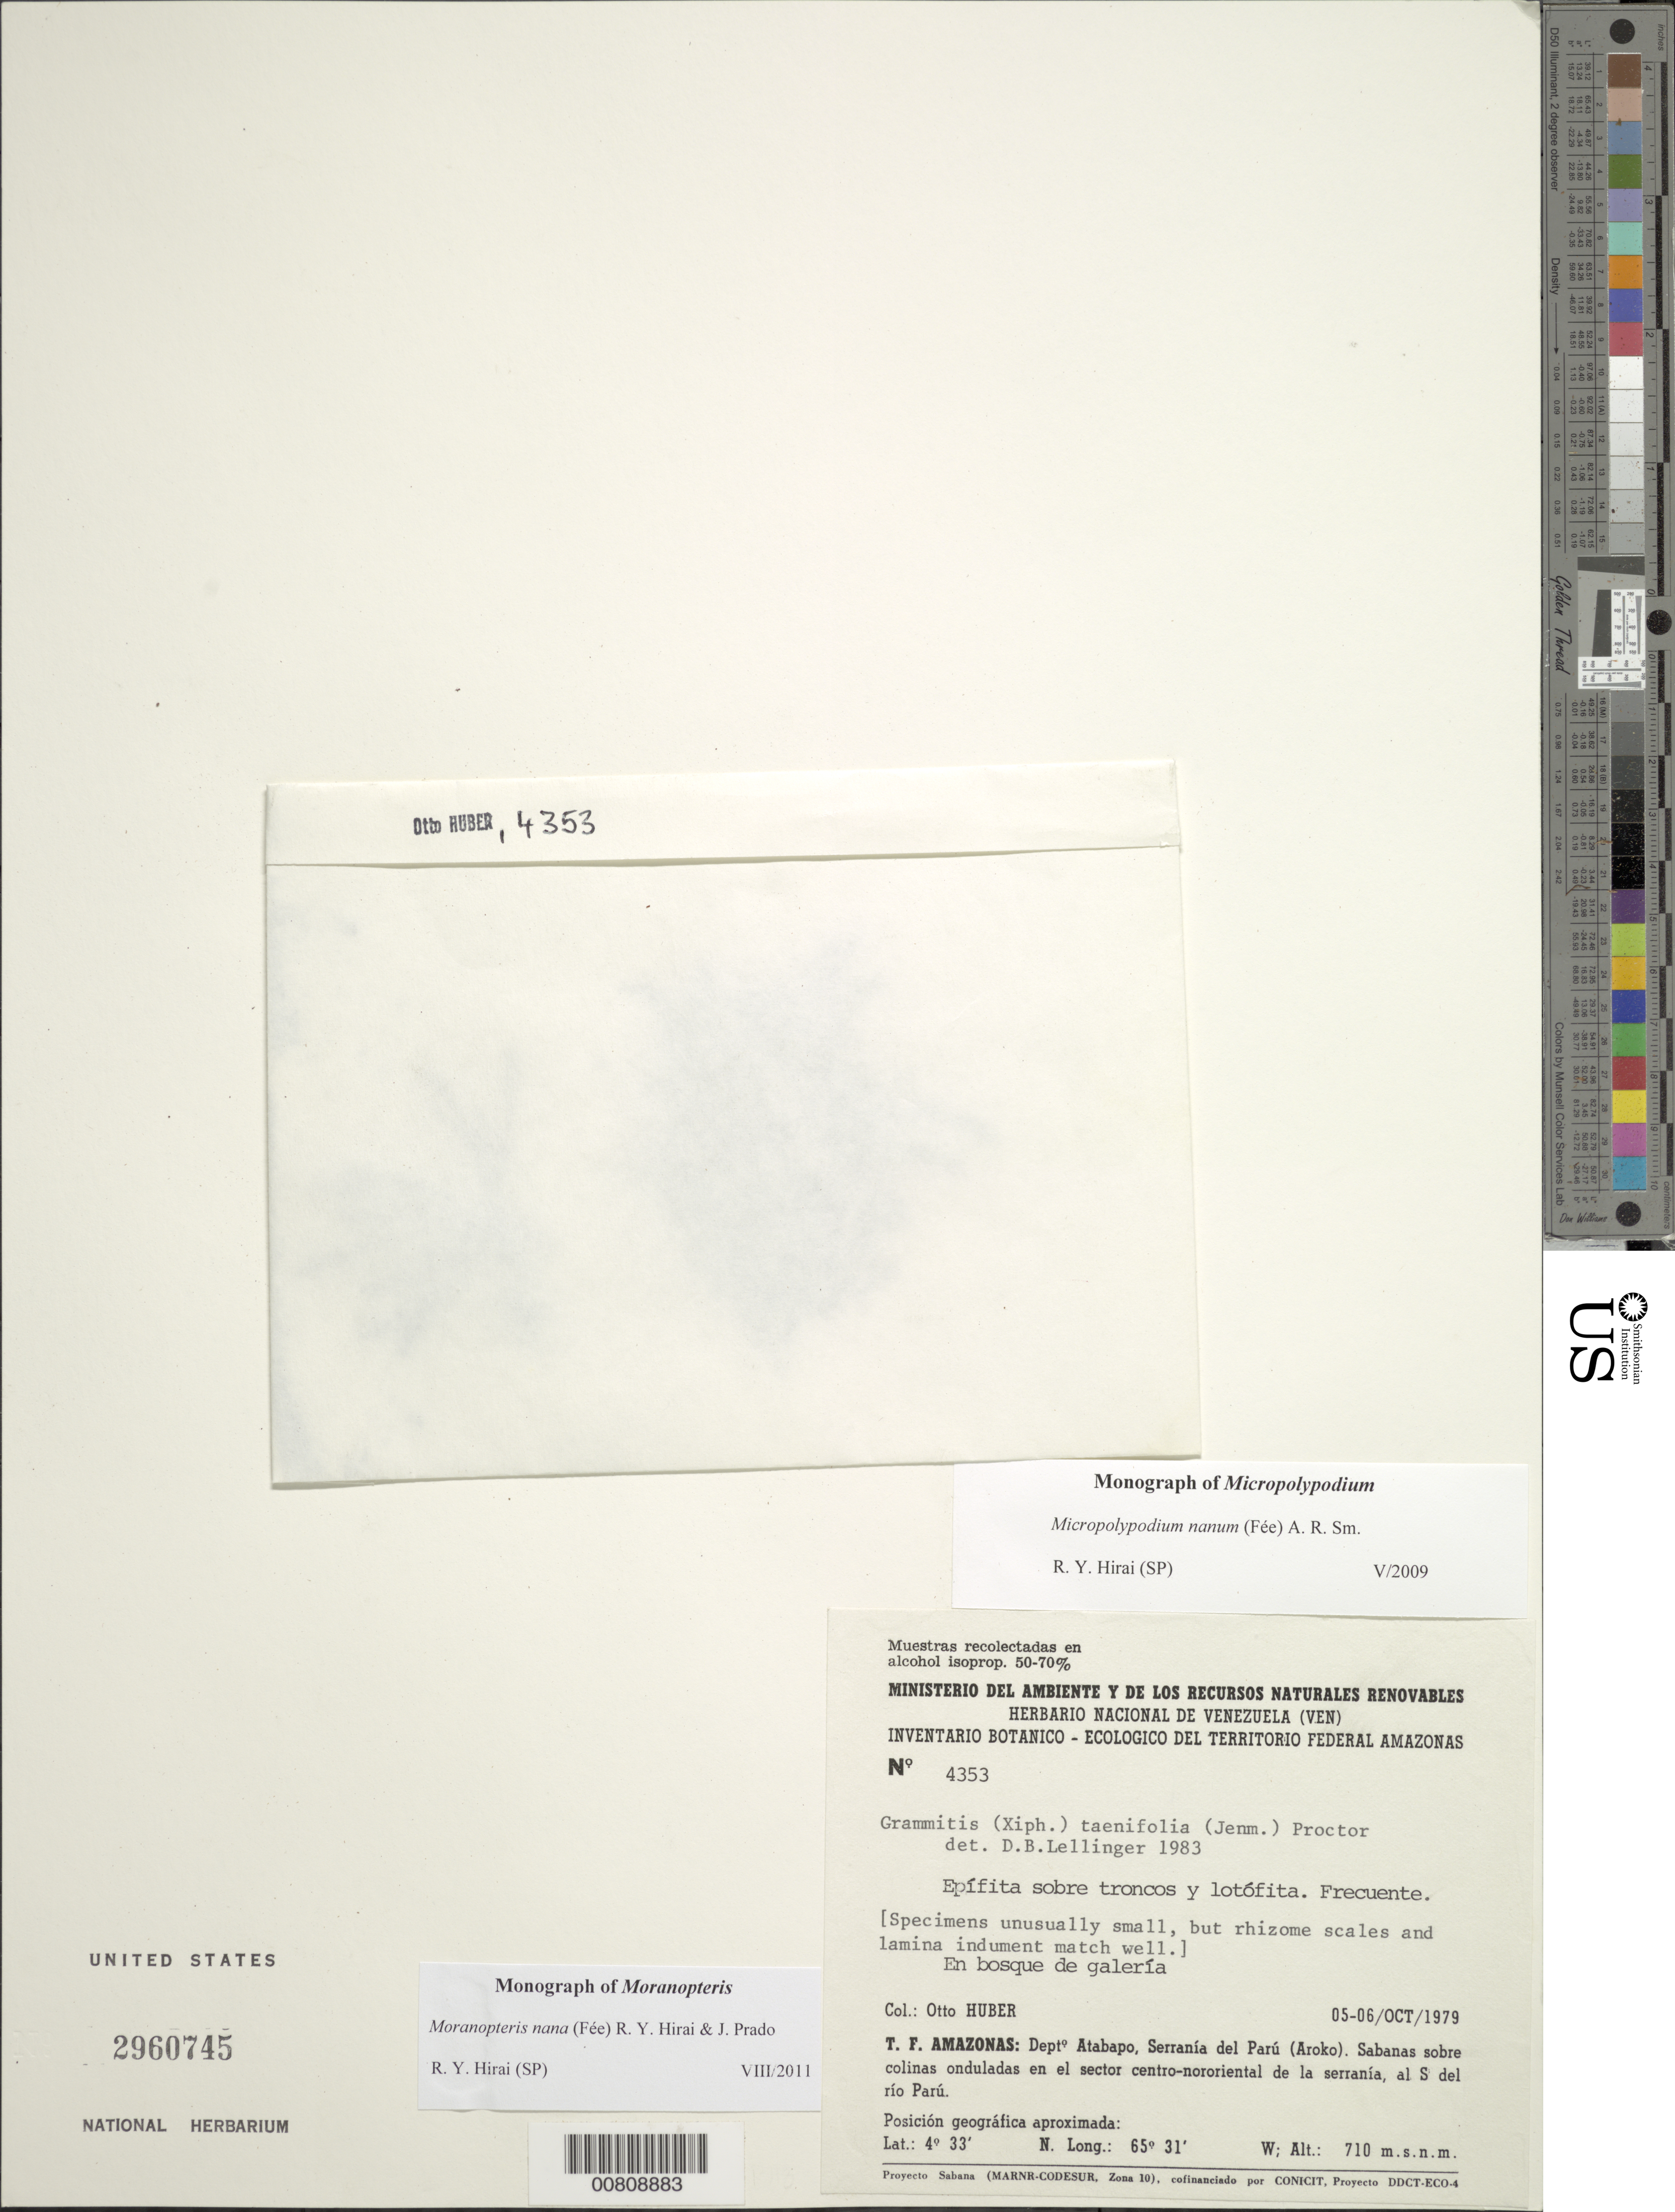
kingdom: Plantae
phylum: Tracheophyta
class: Polypodiopsida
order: Polypodiales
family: Polypodiaceae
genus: Moranopteris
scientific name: Moranopteris nana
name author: (Fée) R. Y. Hirai & J. Prado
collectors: O. Huber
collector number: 4353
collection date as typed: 5-Oct-79 to 6-Oct-79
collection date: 1979-10-05/1979-10-06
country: Venezuela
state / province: Amazonas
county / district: Atabapo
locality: Serranía del Parú (Aroko), S del Río Parú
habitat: Gallery forest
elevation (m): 710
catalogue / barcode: US 2960745